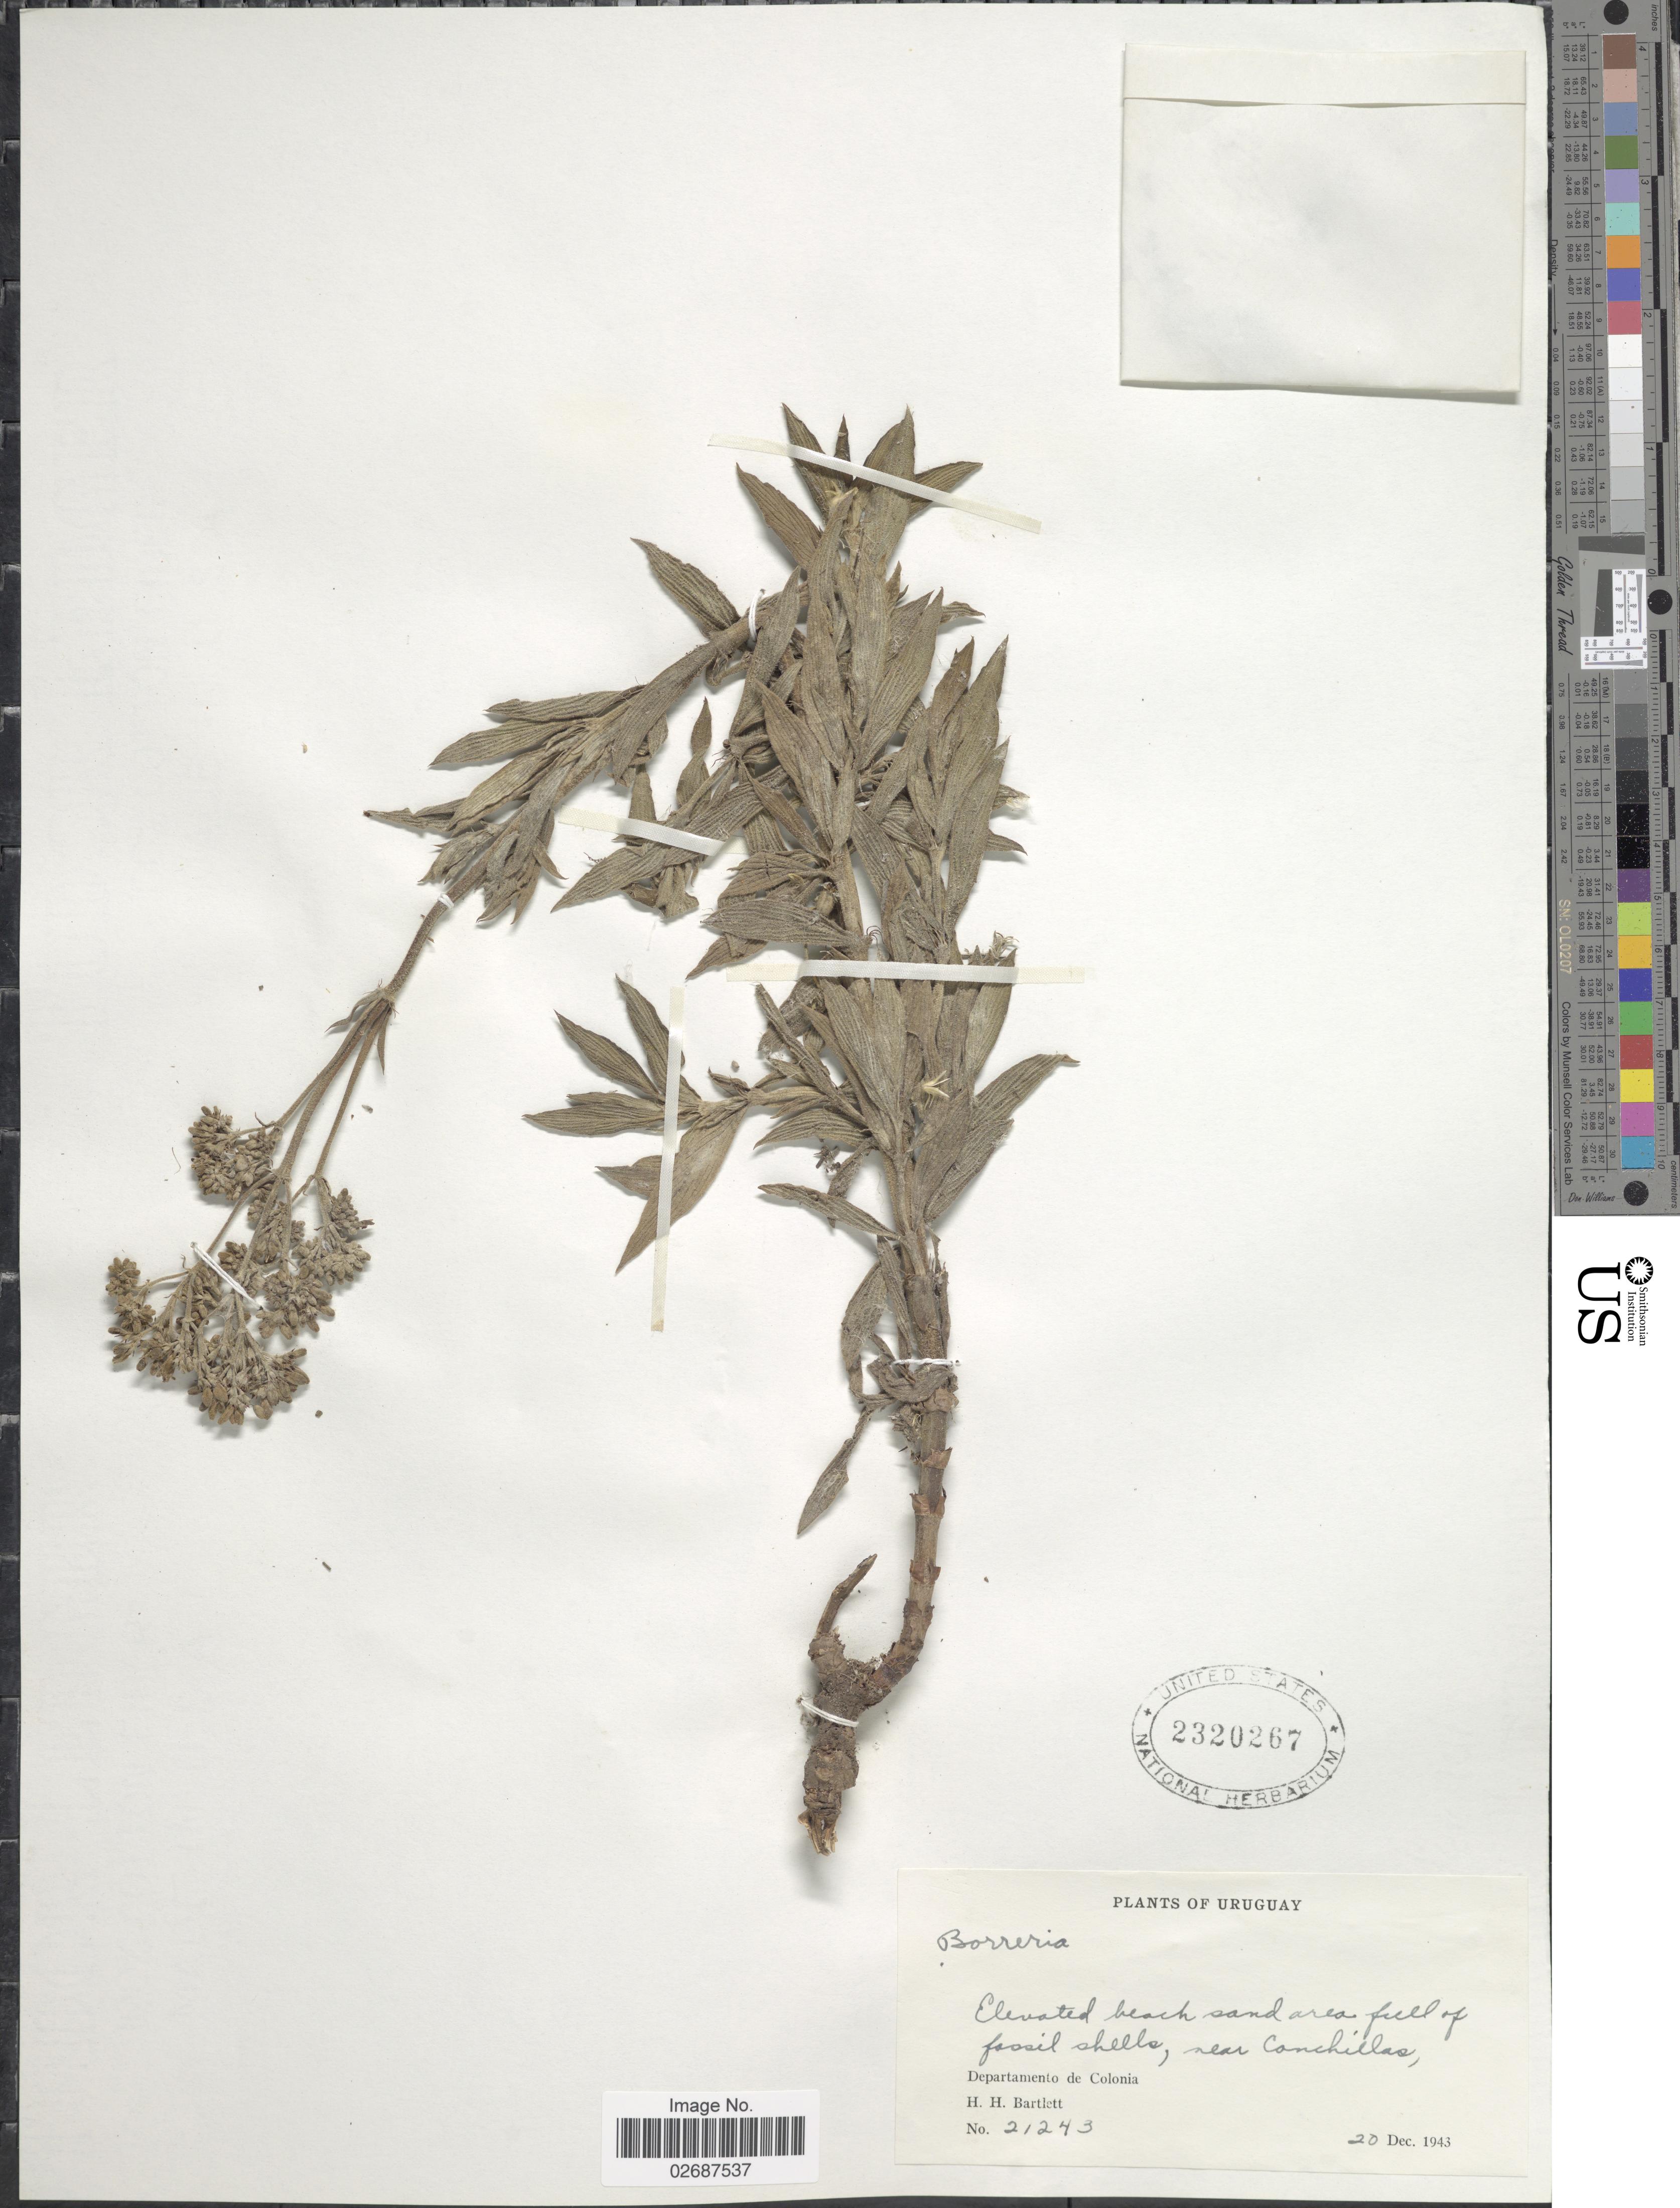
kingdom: Plantae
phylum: Tracheophyta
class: Magnoliopsida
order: Gentianales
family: Rubiaceae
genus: Galianthe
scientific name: Galianthe centranthoides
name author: (Cham. & Schltdl.) E.L. Cabral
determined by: Florentin, Mariela Nunez, (CTES), Instituto de Botanica del Nordeste (ARGENTINA)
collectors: H. H. Bartlett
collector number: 21243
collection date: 1943-12-20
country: Uruguay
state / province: Colonia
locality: Elevated beach and area full of fossil shells, near Conchillas.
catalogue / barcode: US 2320267